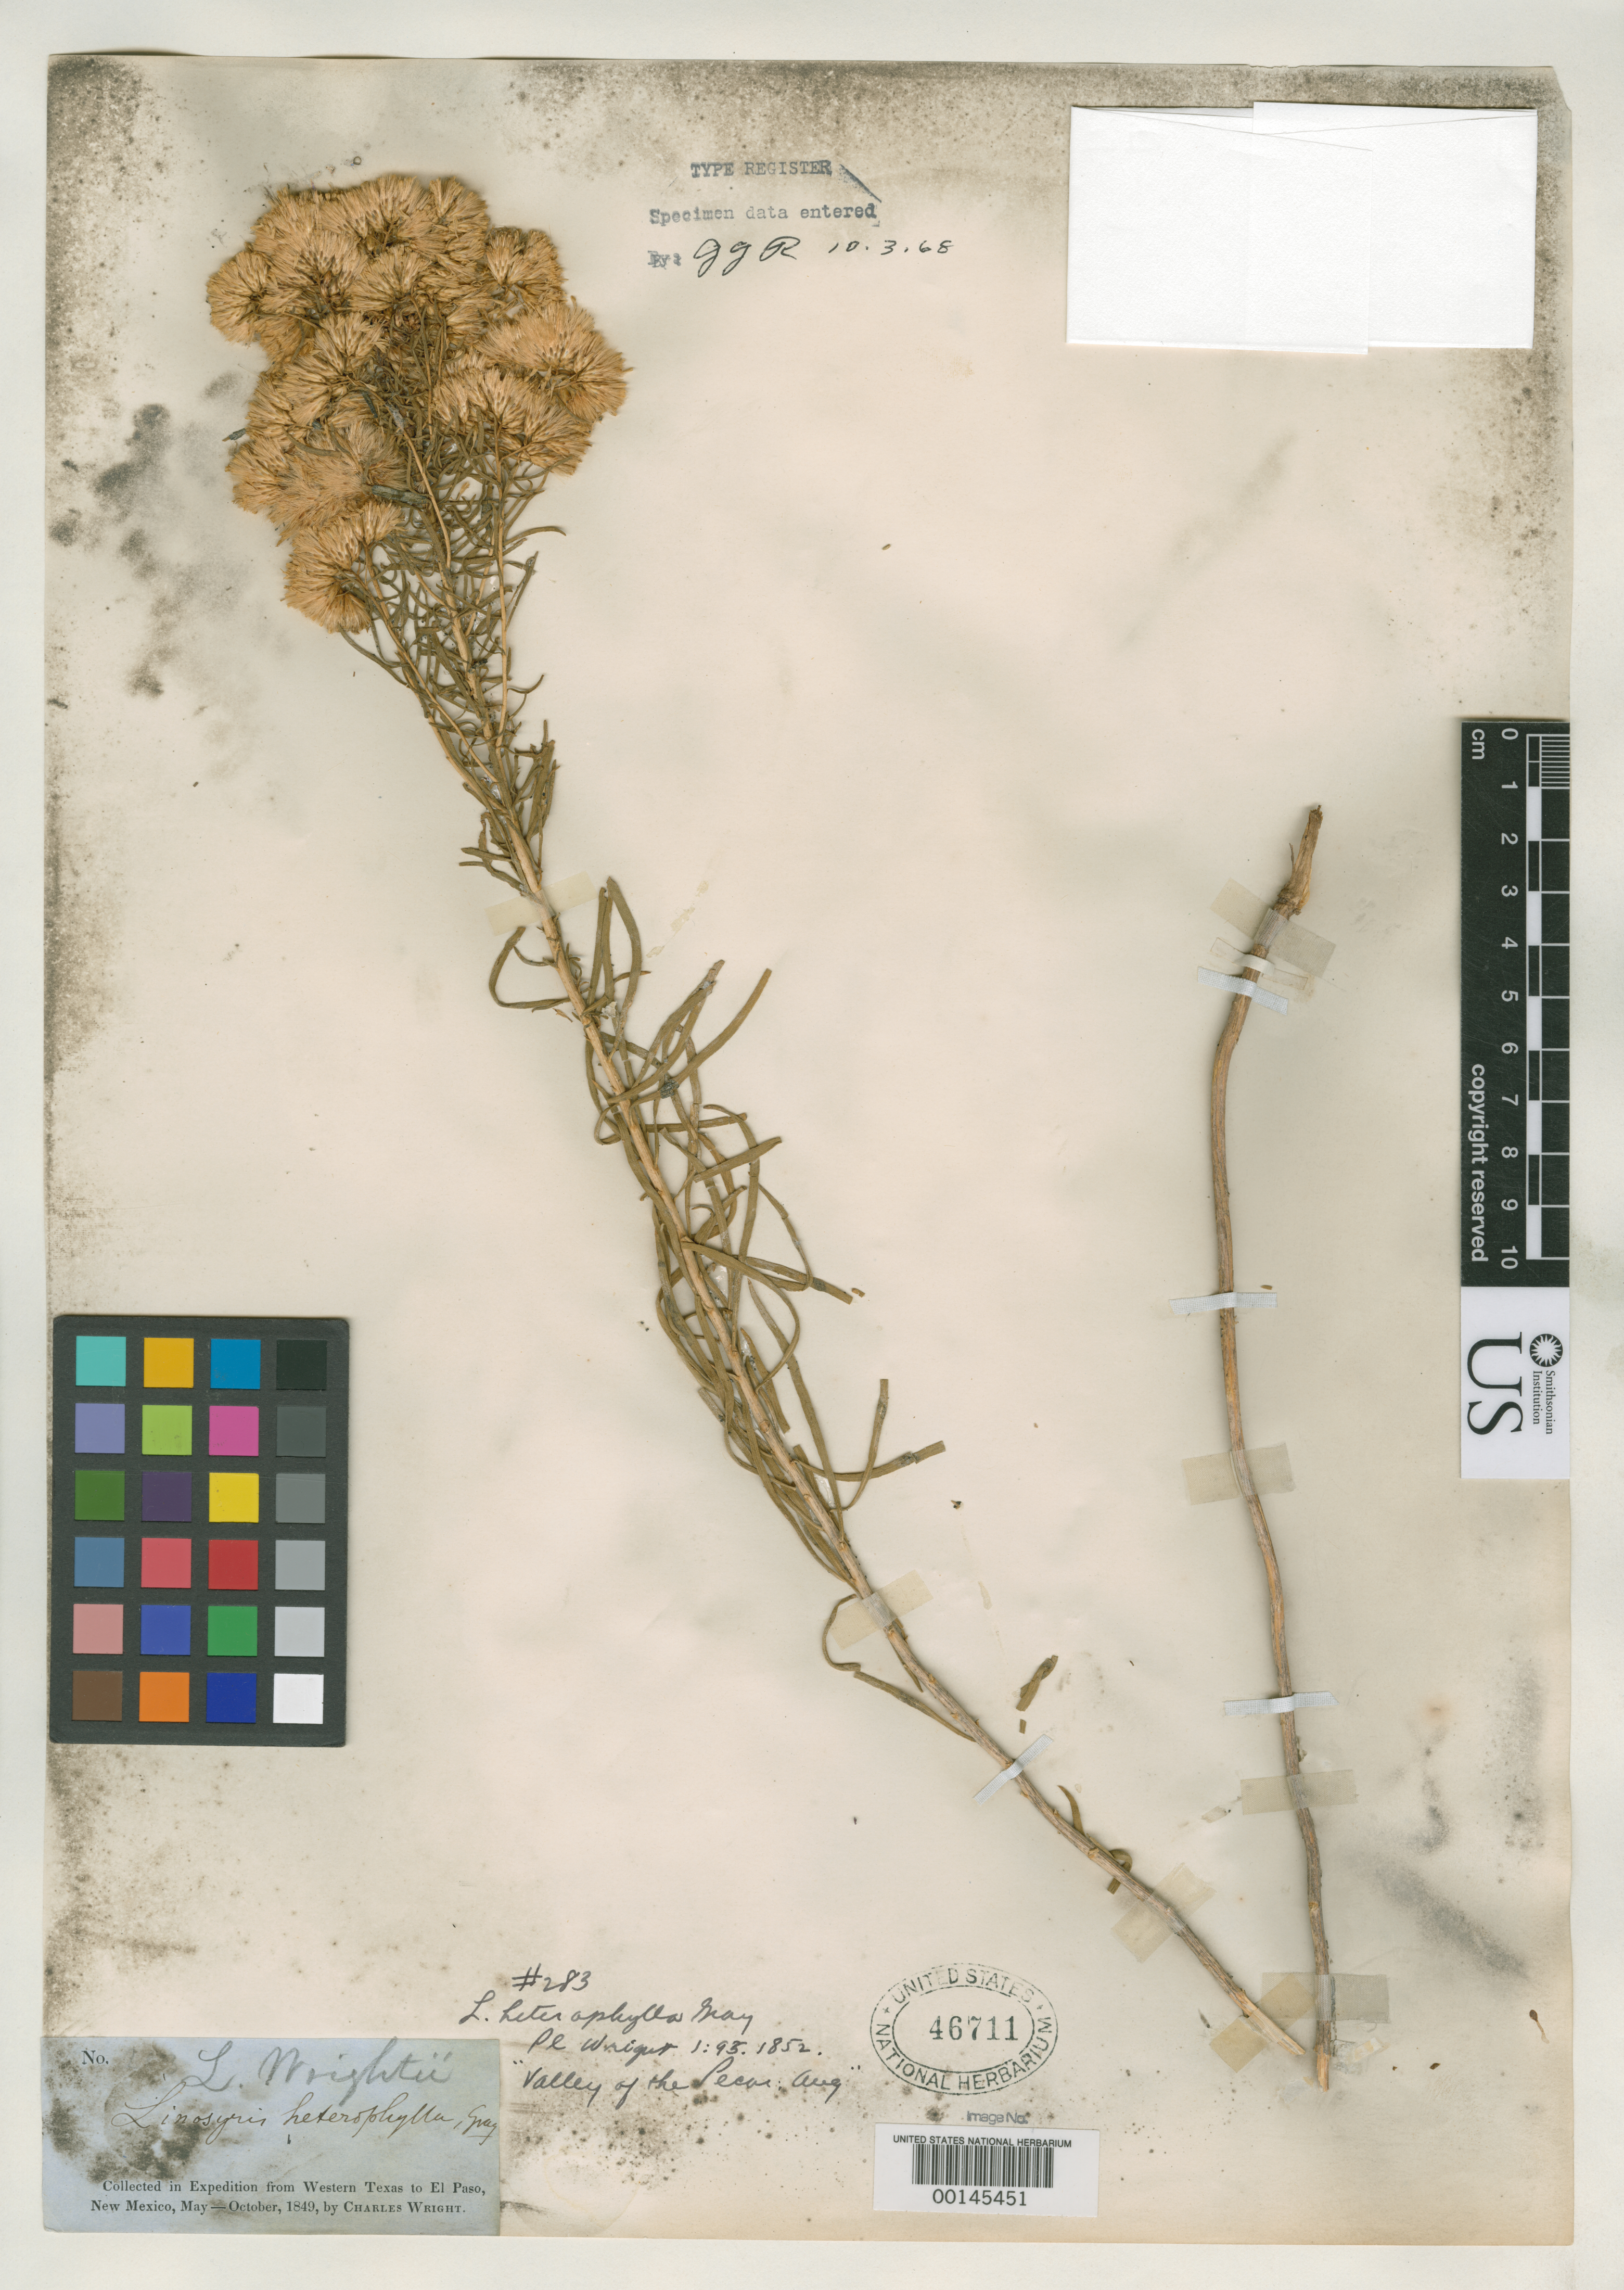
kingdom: Plantae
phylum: Tracheophyta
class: Magnoliopsida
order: Asterales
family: Asteraceae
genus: Linosyris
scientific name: Linosyris heterophylla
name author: A. Gray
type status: Type Collection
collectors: C. Wright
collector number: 283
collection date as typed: Aug 1849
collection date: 1849-08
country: United States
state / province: Texas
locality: Valley of the Pecos.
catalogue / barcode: US 46711